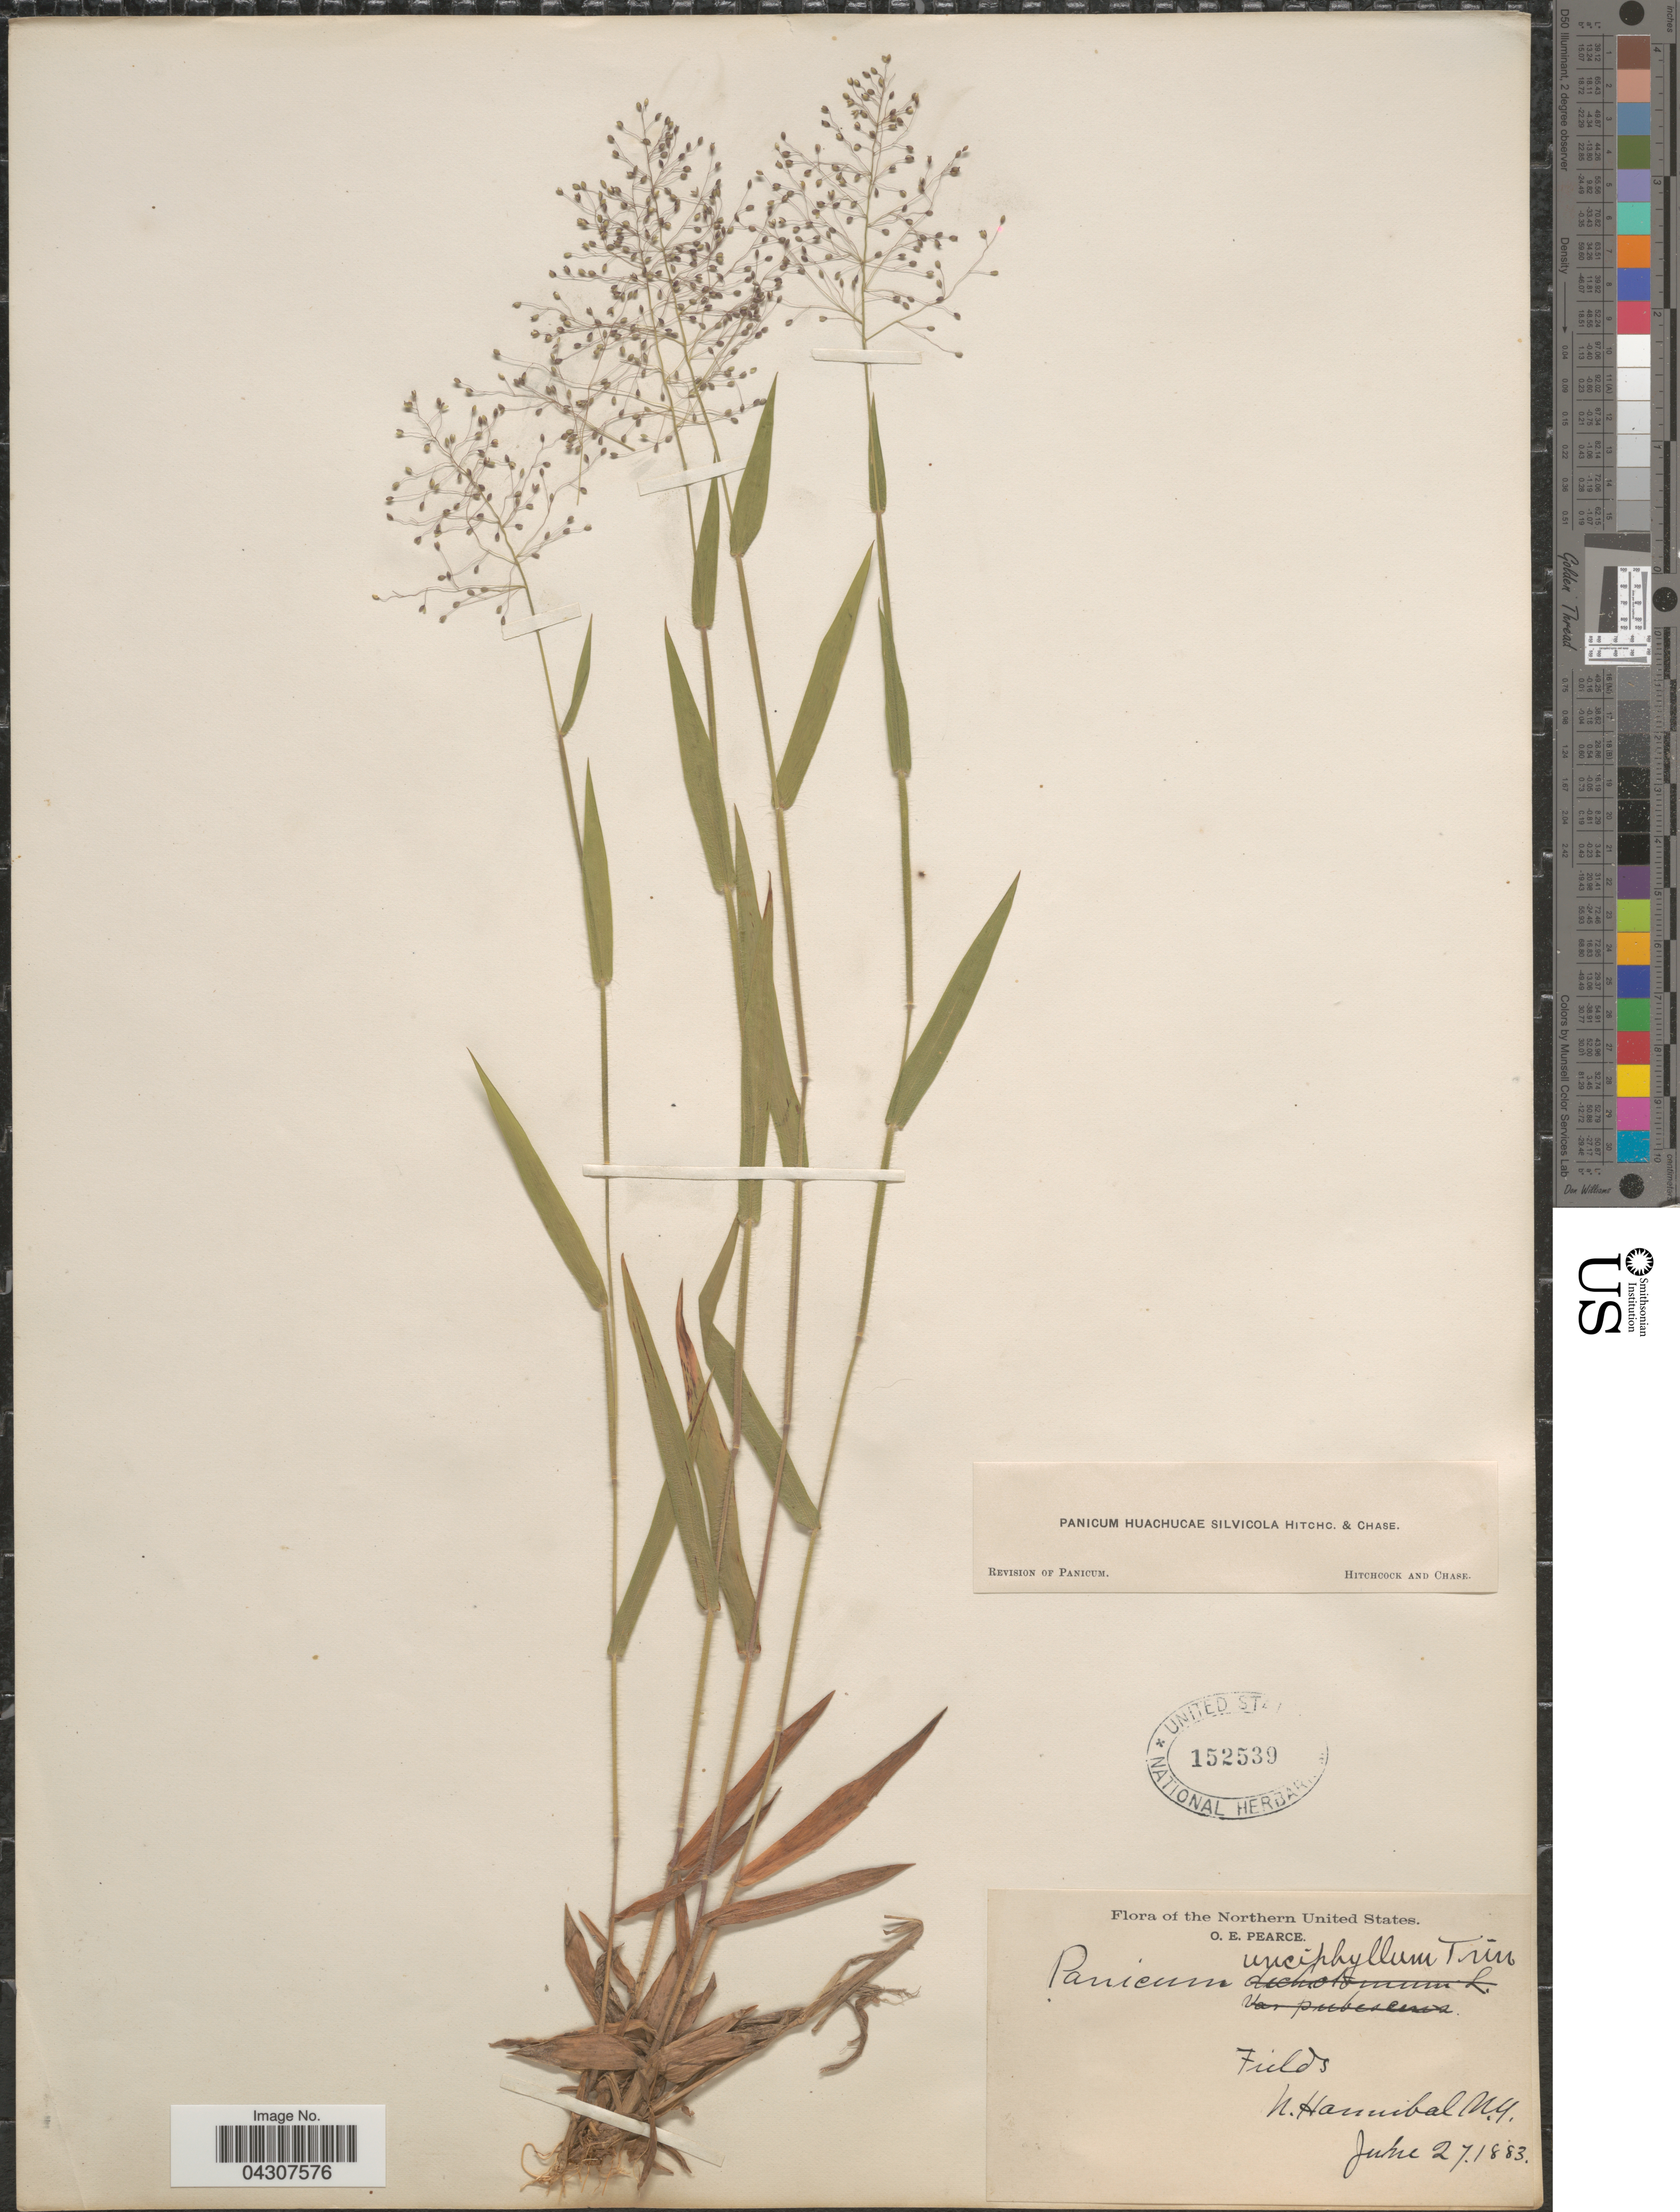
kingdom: Plantae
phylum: Tracheophyta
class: Liliopsida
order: Poales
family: Poaceae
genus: Dichanthelium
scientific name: Dichanthelium acuminatum var. acuminatum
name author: (Sw.) Gould & C.A. Clark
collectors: O. E. Pearce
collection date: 1883-06-27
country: United States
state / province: New York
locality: Northern Unites States. Fields. N. Hannibal.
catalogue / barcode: US 152539